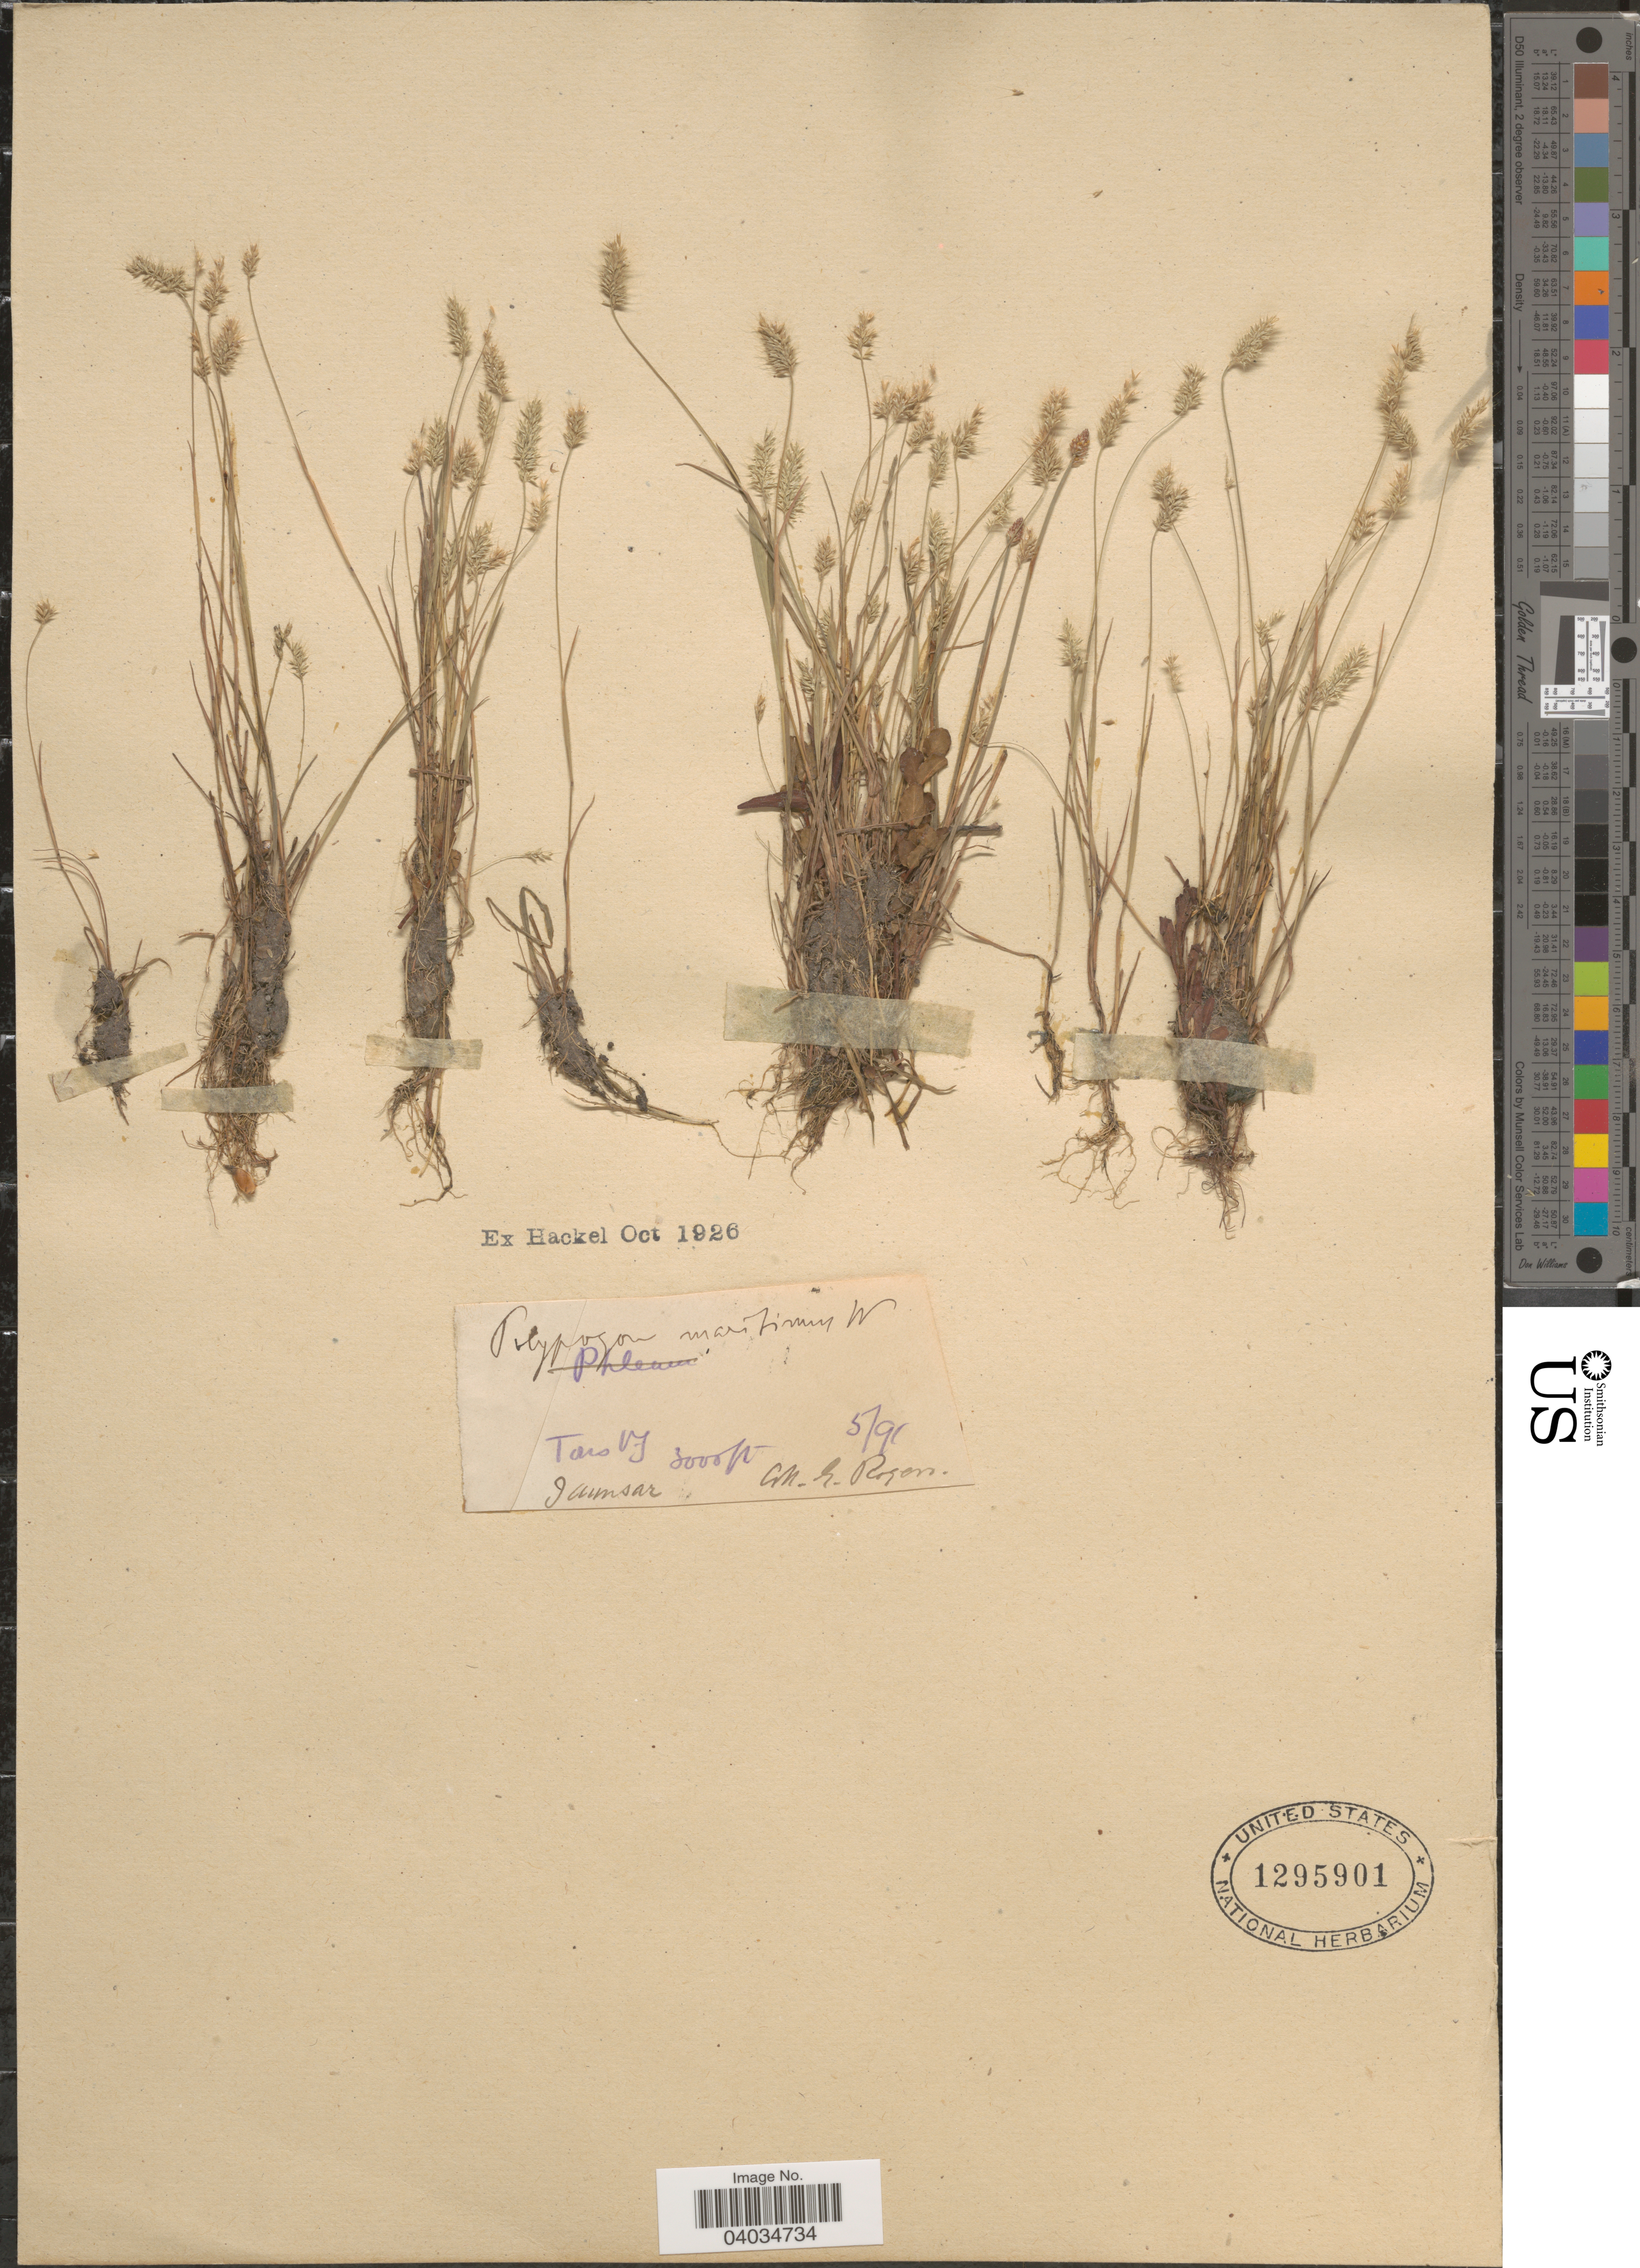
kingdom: Plantae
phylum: Tracheophyta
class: Liliopsida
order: Poales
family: Poaceae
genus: Polypogon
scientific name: Polypogon maritimus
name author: Willd.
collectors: G. Rogers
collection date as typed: Transcribed d/m/y: /5/91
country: India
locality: Taro Vy, [interpreted] Jaunsar.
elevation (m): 914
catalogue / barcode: US 1295901